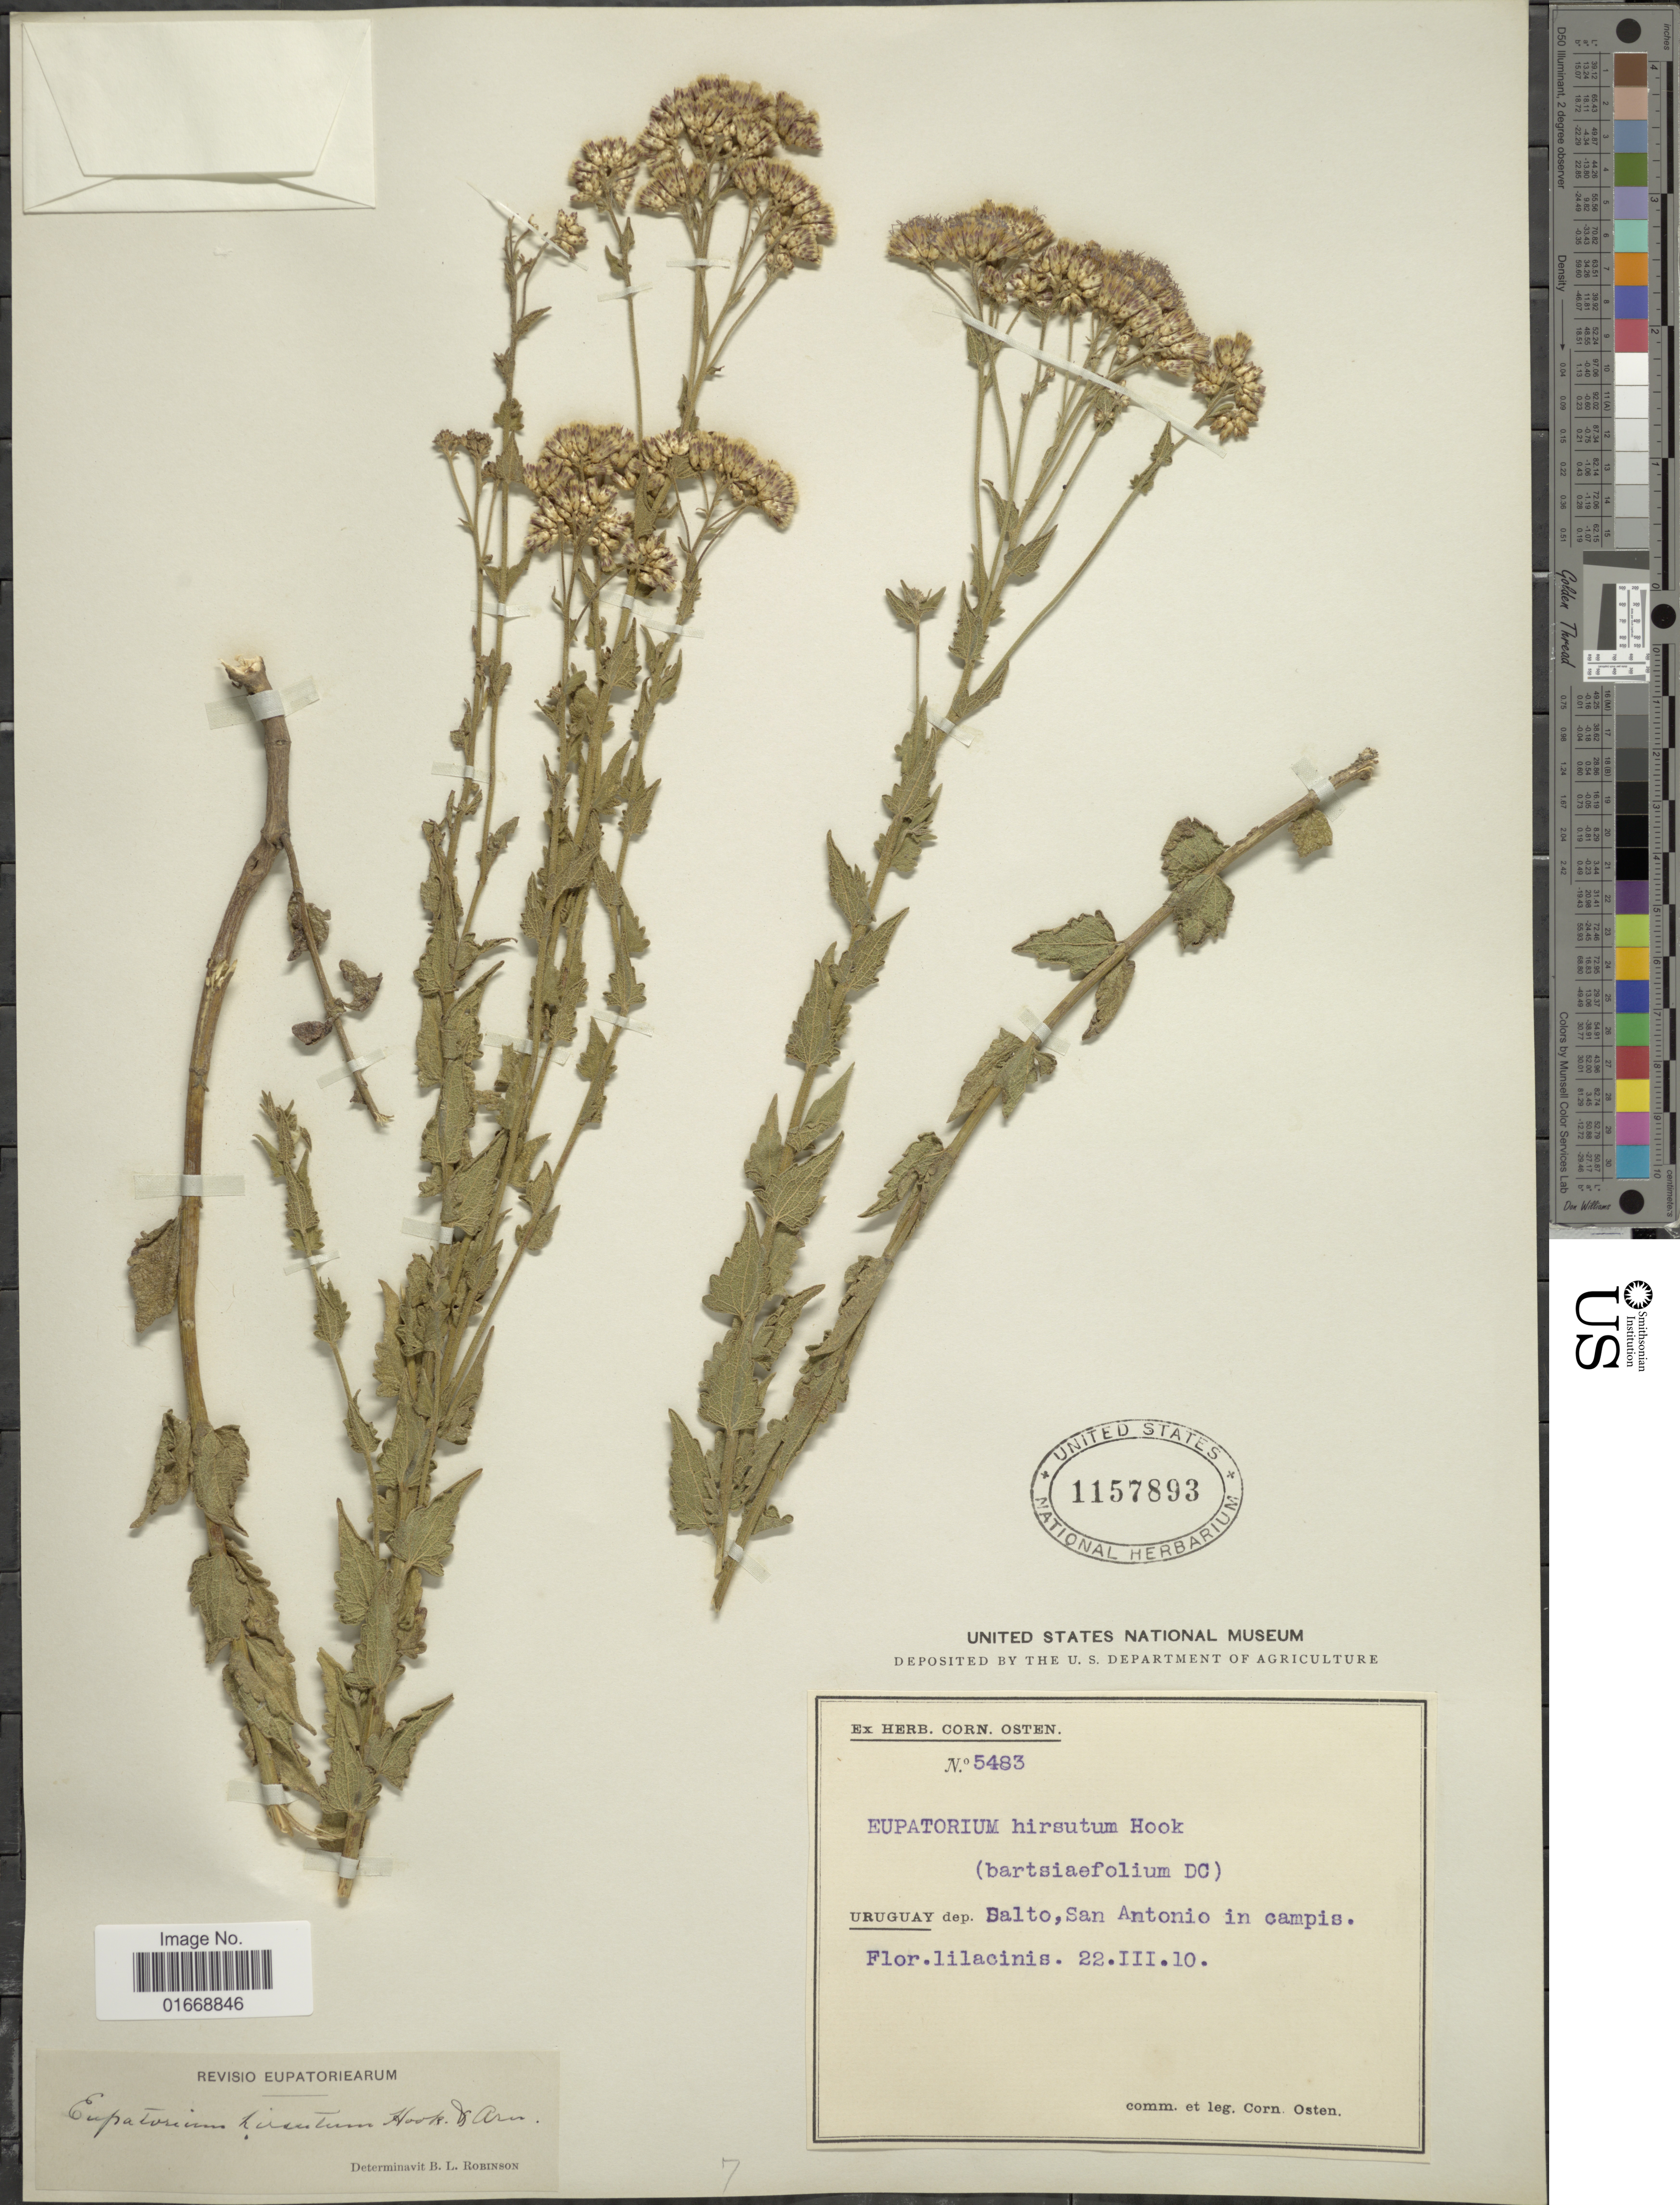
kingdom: Plantae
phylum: Tracheophyta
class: Magnoliopsida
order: Asterales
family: Asteraceae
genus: Chromolaena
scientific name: Chromolaena hirsuta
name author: (Hook. & Arn.) R.M. King & H. Rob.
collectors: C. Osten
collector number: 5483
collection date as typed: Transcribed d/m/y: 22/3/10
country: Uruguay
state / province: Salto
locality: San Antonio in campis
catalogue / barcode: US 1157893